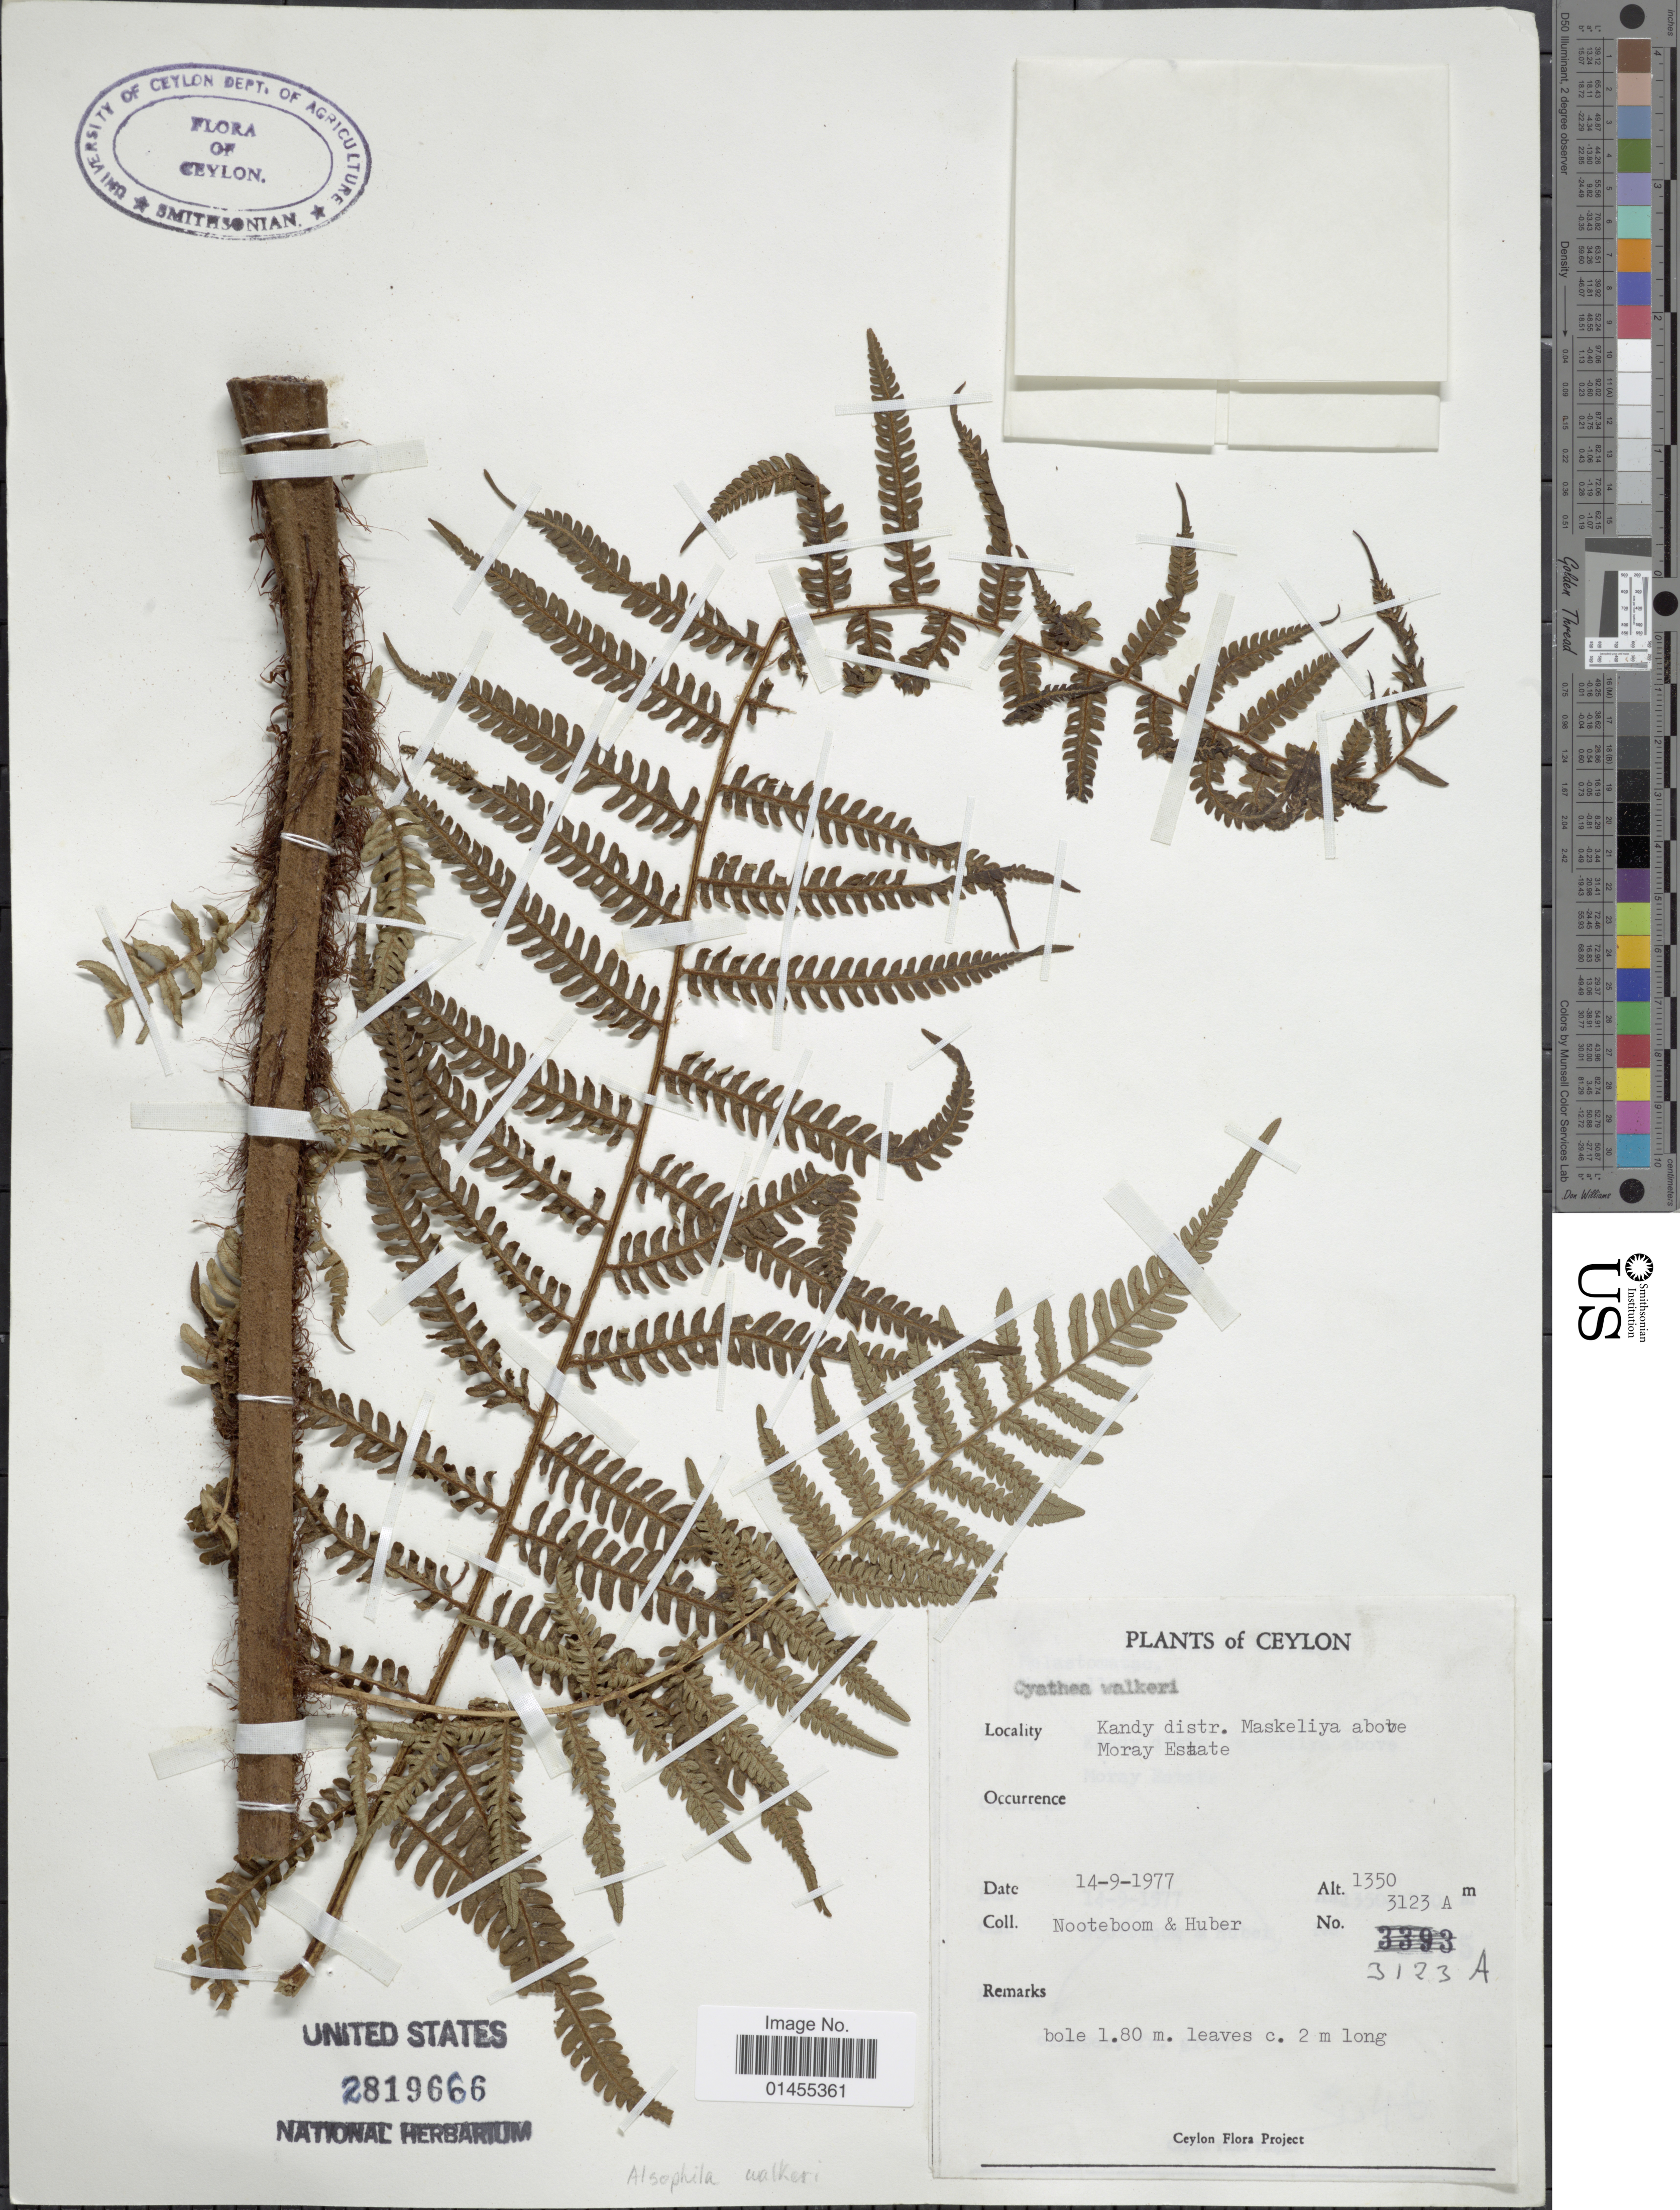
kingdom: Plantae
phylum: Tracheophyta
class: Polypodiopsida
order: Cyatheales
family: Cyatheaceae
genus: Alsophila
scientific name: Alsophila walkerae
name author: (Hook.) J. Sm.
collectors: Nooteboom, -- & Huber, --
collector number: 3123A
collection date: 1977-09-14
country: Sri Lanka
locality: Ceylon, Kandy distr. Maskeliya above Moray Estate.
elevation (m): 1350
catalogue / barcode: US 2819666